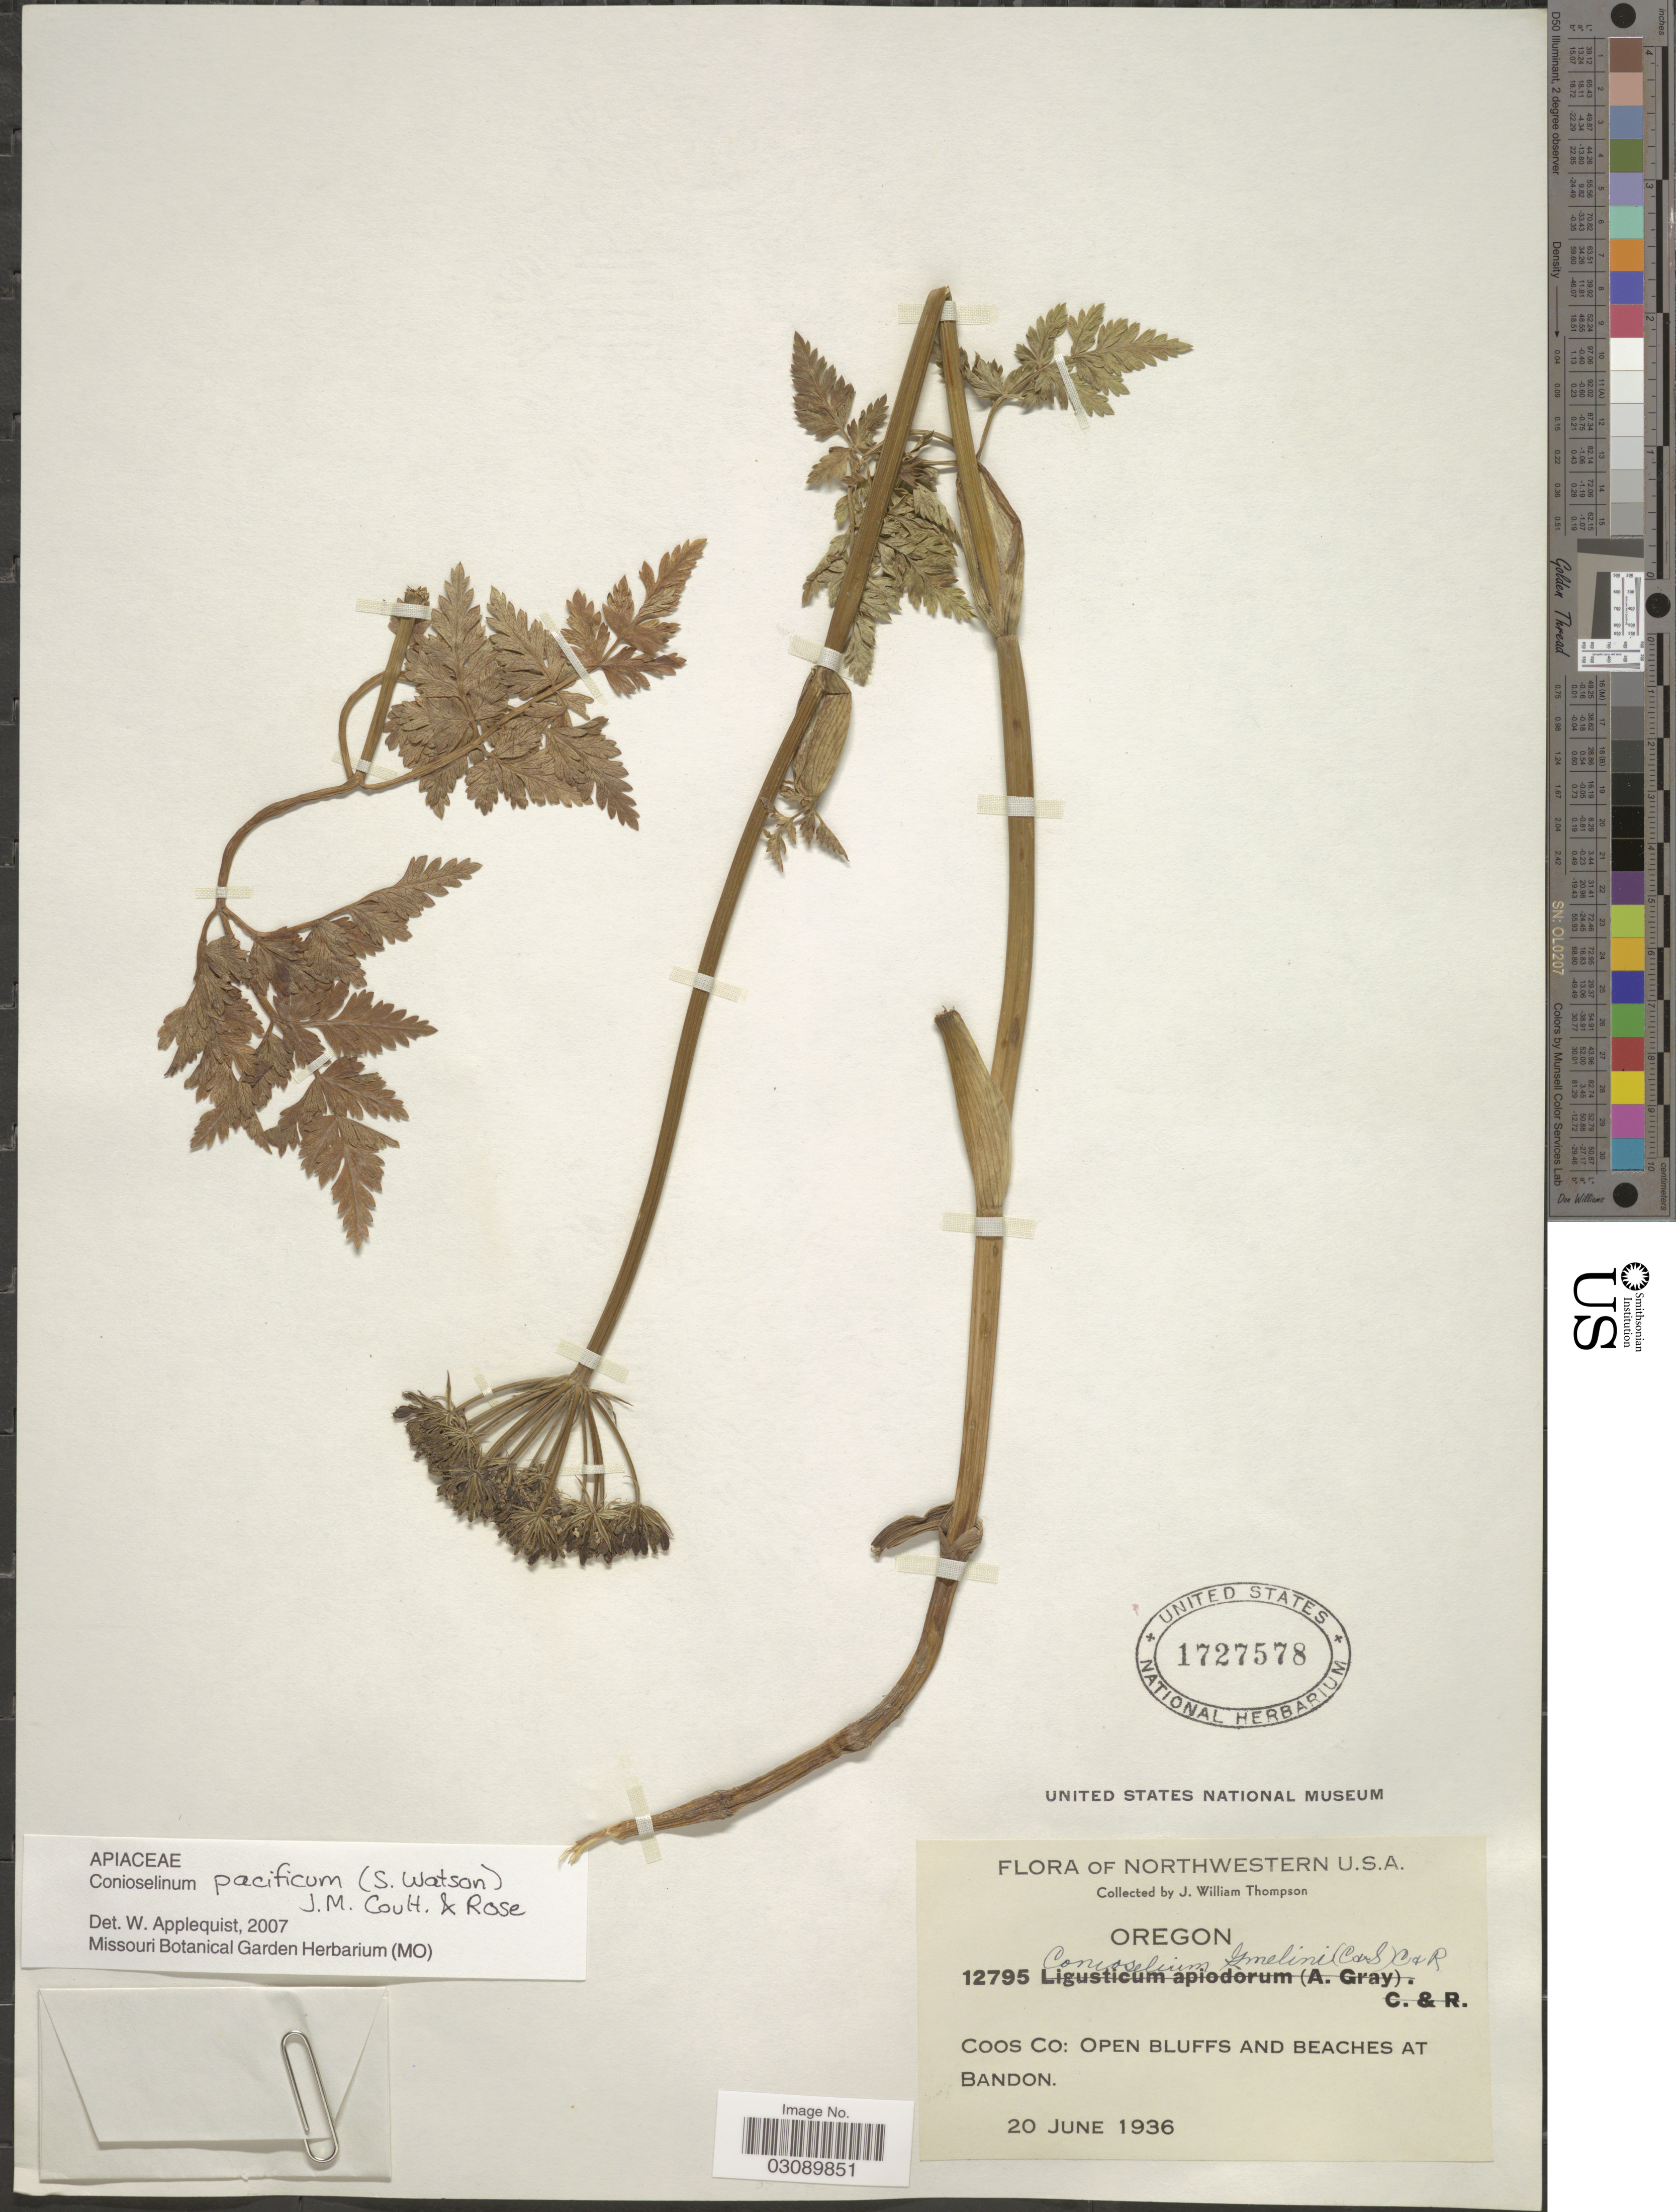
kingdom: Plantae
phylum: Tracheophyta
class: Magnoliopsida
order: Apiales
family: Apiaceae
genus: Conioselinum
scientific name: Conioselinum pacificum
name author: (S. Watson) J.M. Coult. & Rose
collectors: J. W. Thompson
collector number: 12795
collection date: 1936-06-20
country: United States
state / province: Oregon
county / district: Coos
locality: Coos Co: Open bluffs and beaches at Bandon.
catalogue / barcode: US 1727578